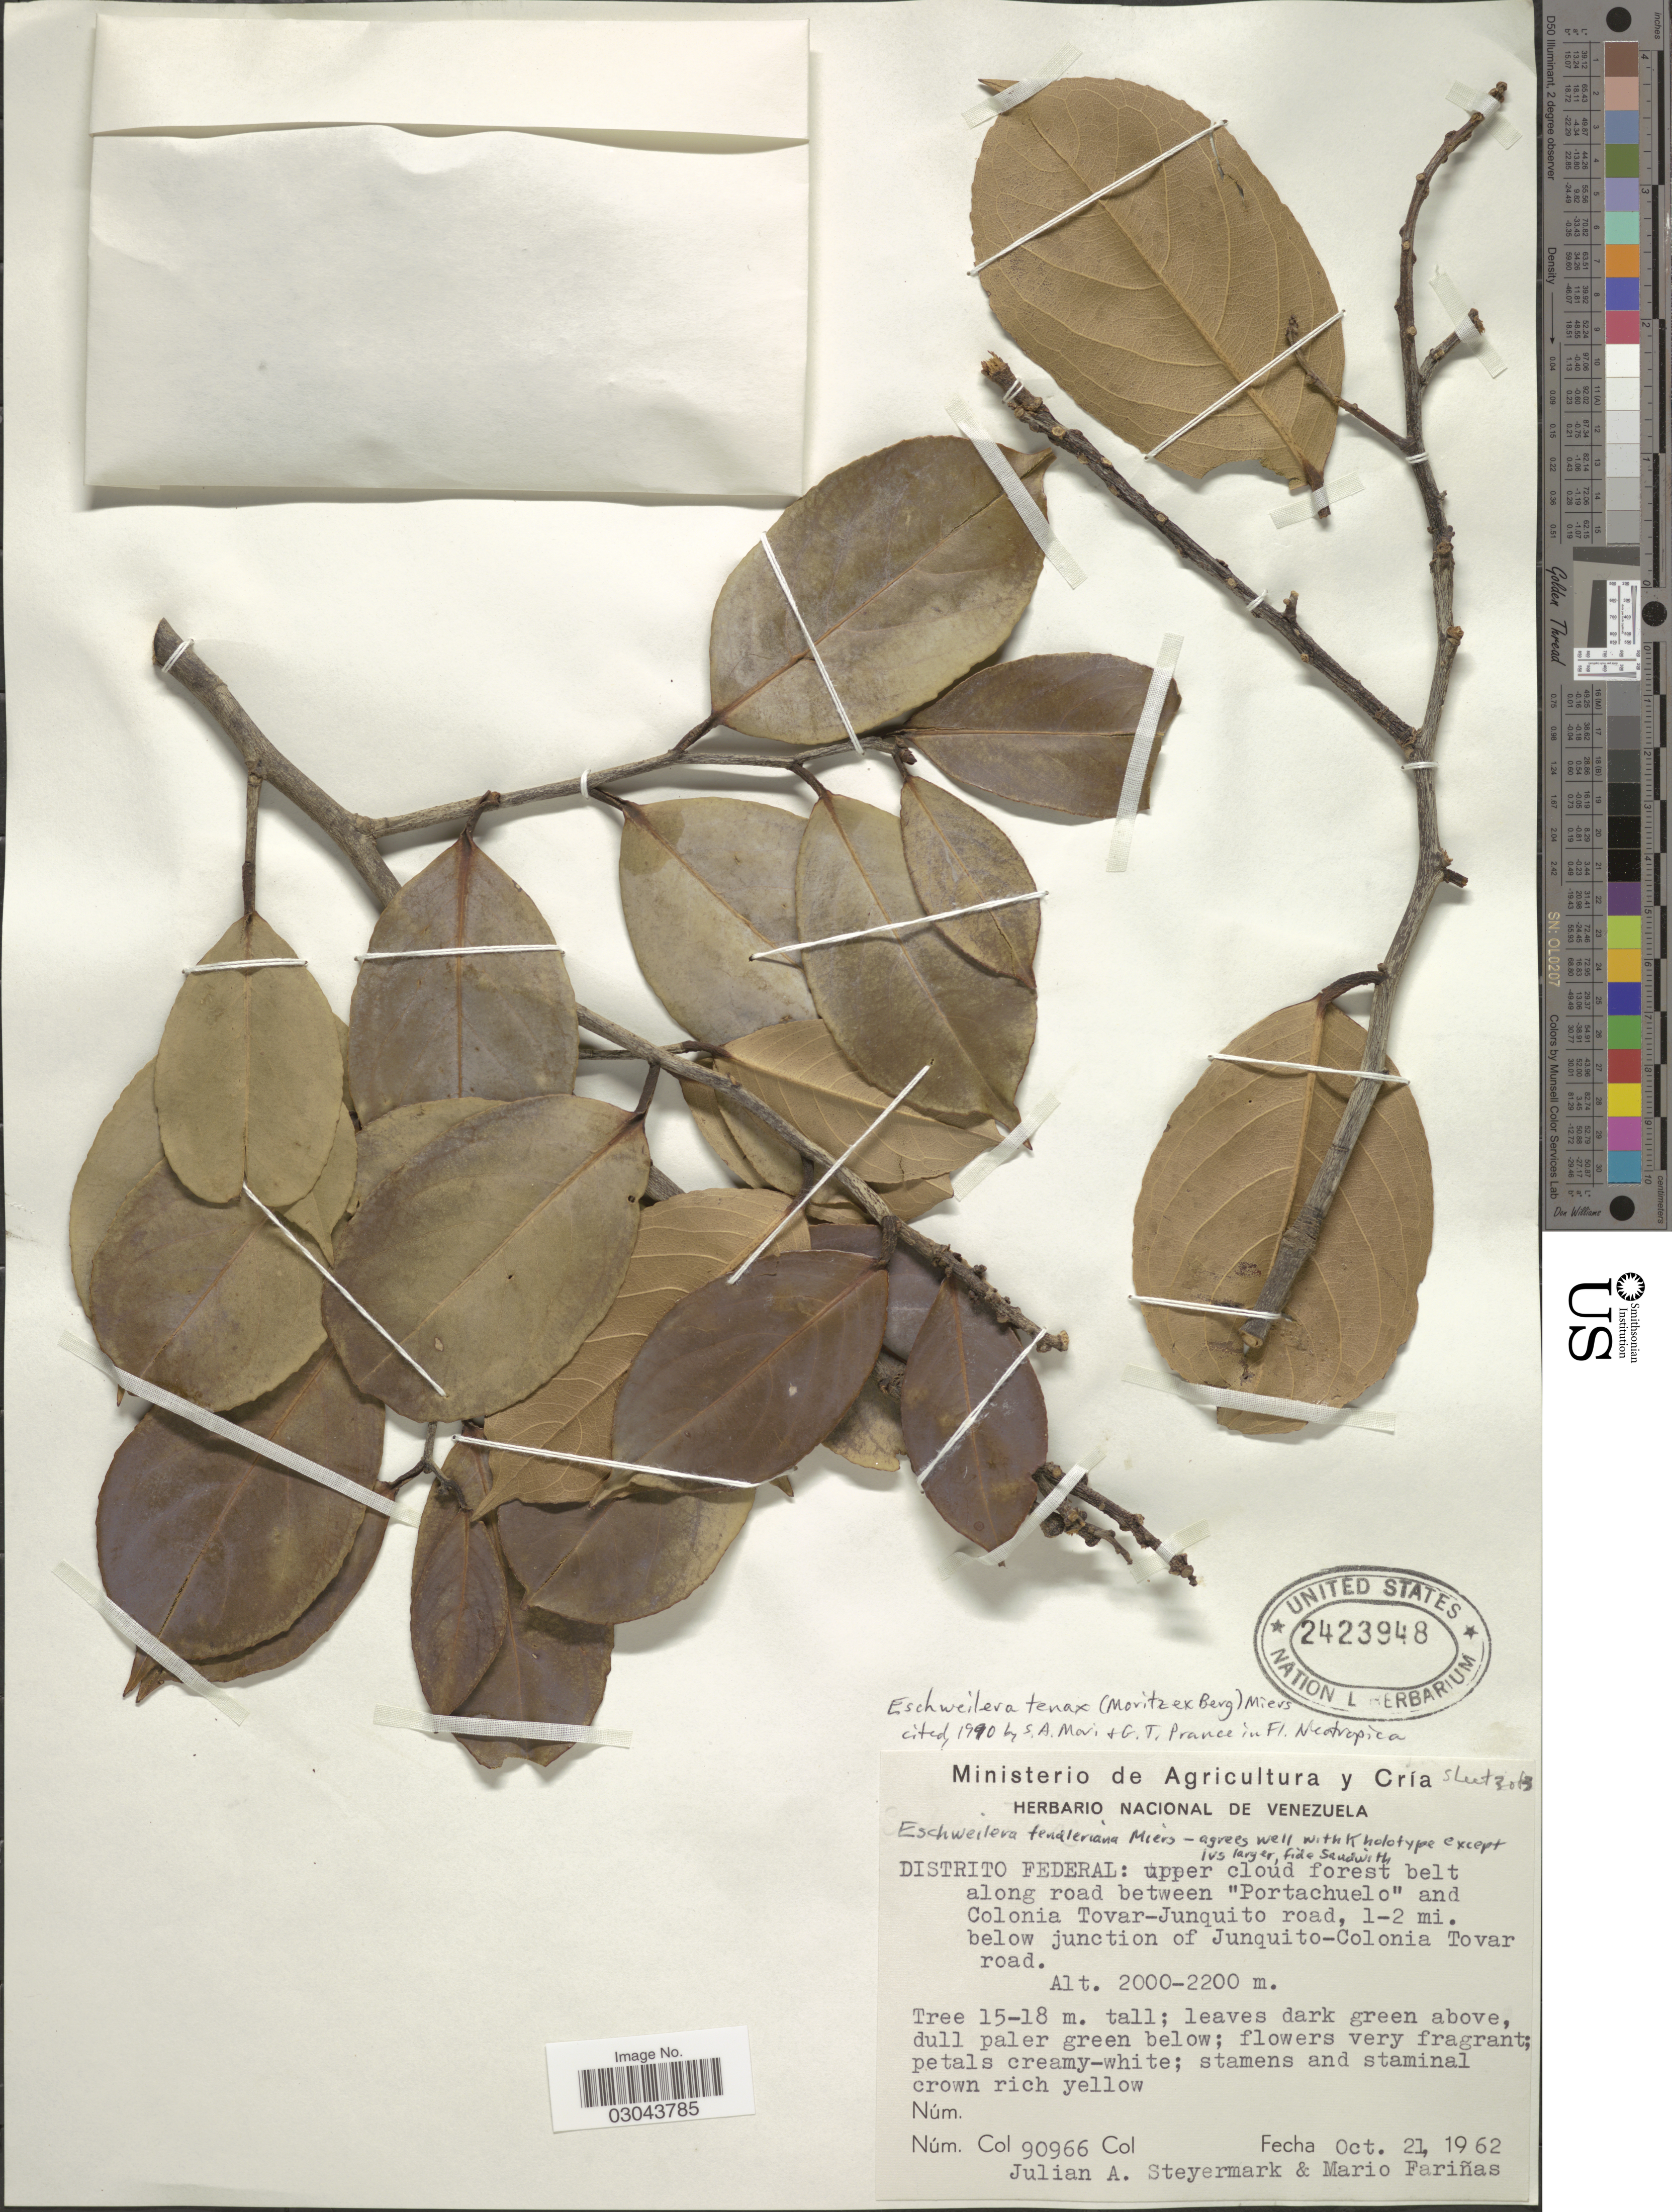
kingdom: Plantae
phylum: Tracheophyta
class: Magnoliopsida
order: Ericales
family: Lecythidaceae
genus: Eschweilera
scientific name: Eschweilera tenax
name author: (Moritz ex O. Berg) Miers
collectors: J. Steyermark & M. Fariñas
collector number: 90966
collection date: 1962-10-21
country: Venezuela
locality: Distrito Federal: upper cloud forest belt along road between "Portachuelo" and Colonia Tovar-Junquito road, 1-2 mi. below junction of Junquito-Colonia Tovar road.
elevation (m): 2000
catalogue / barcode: US 2423948